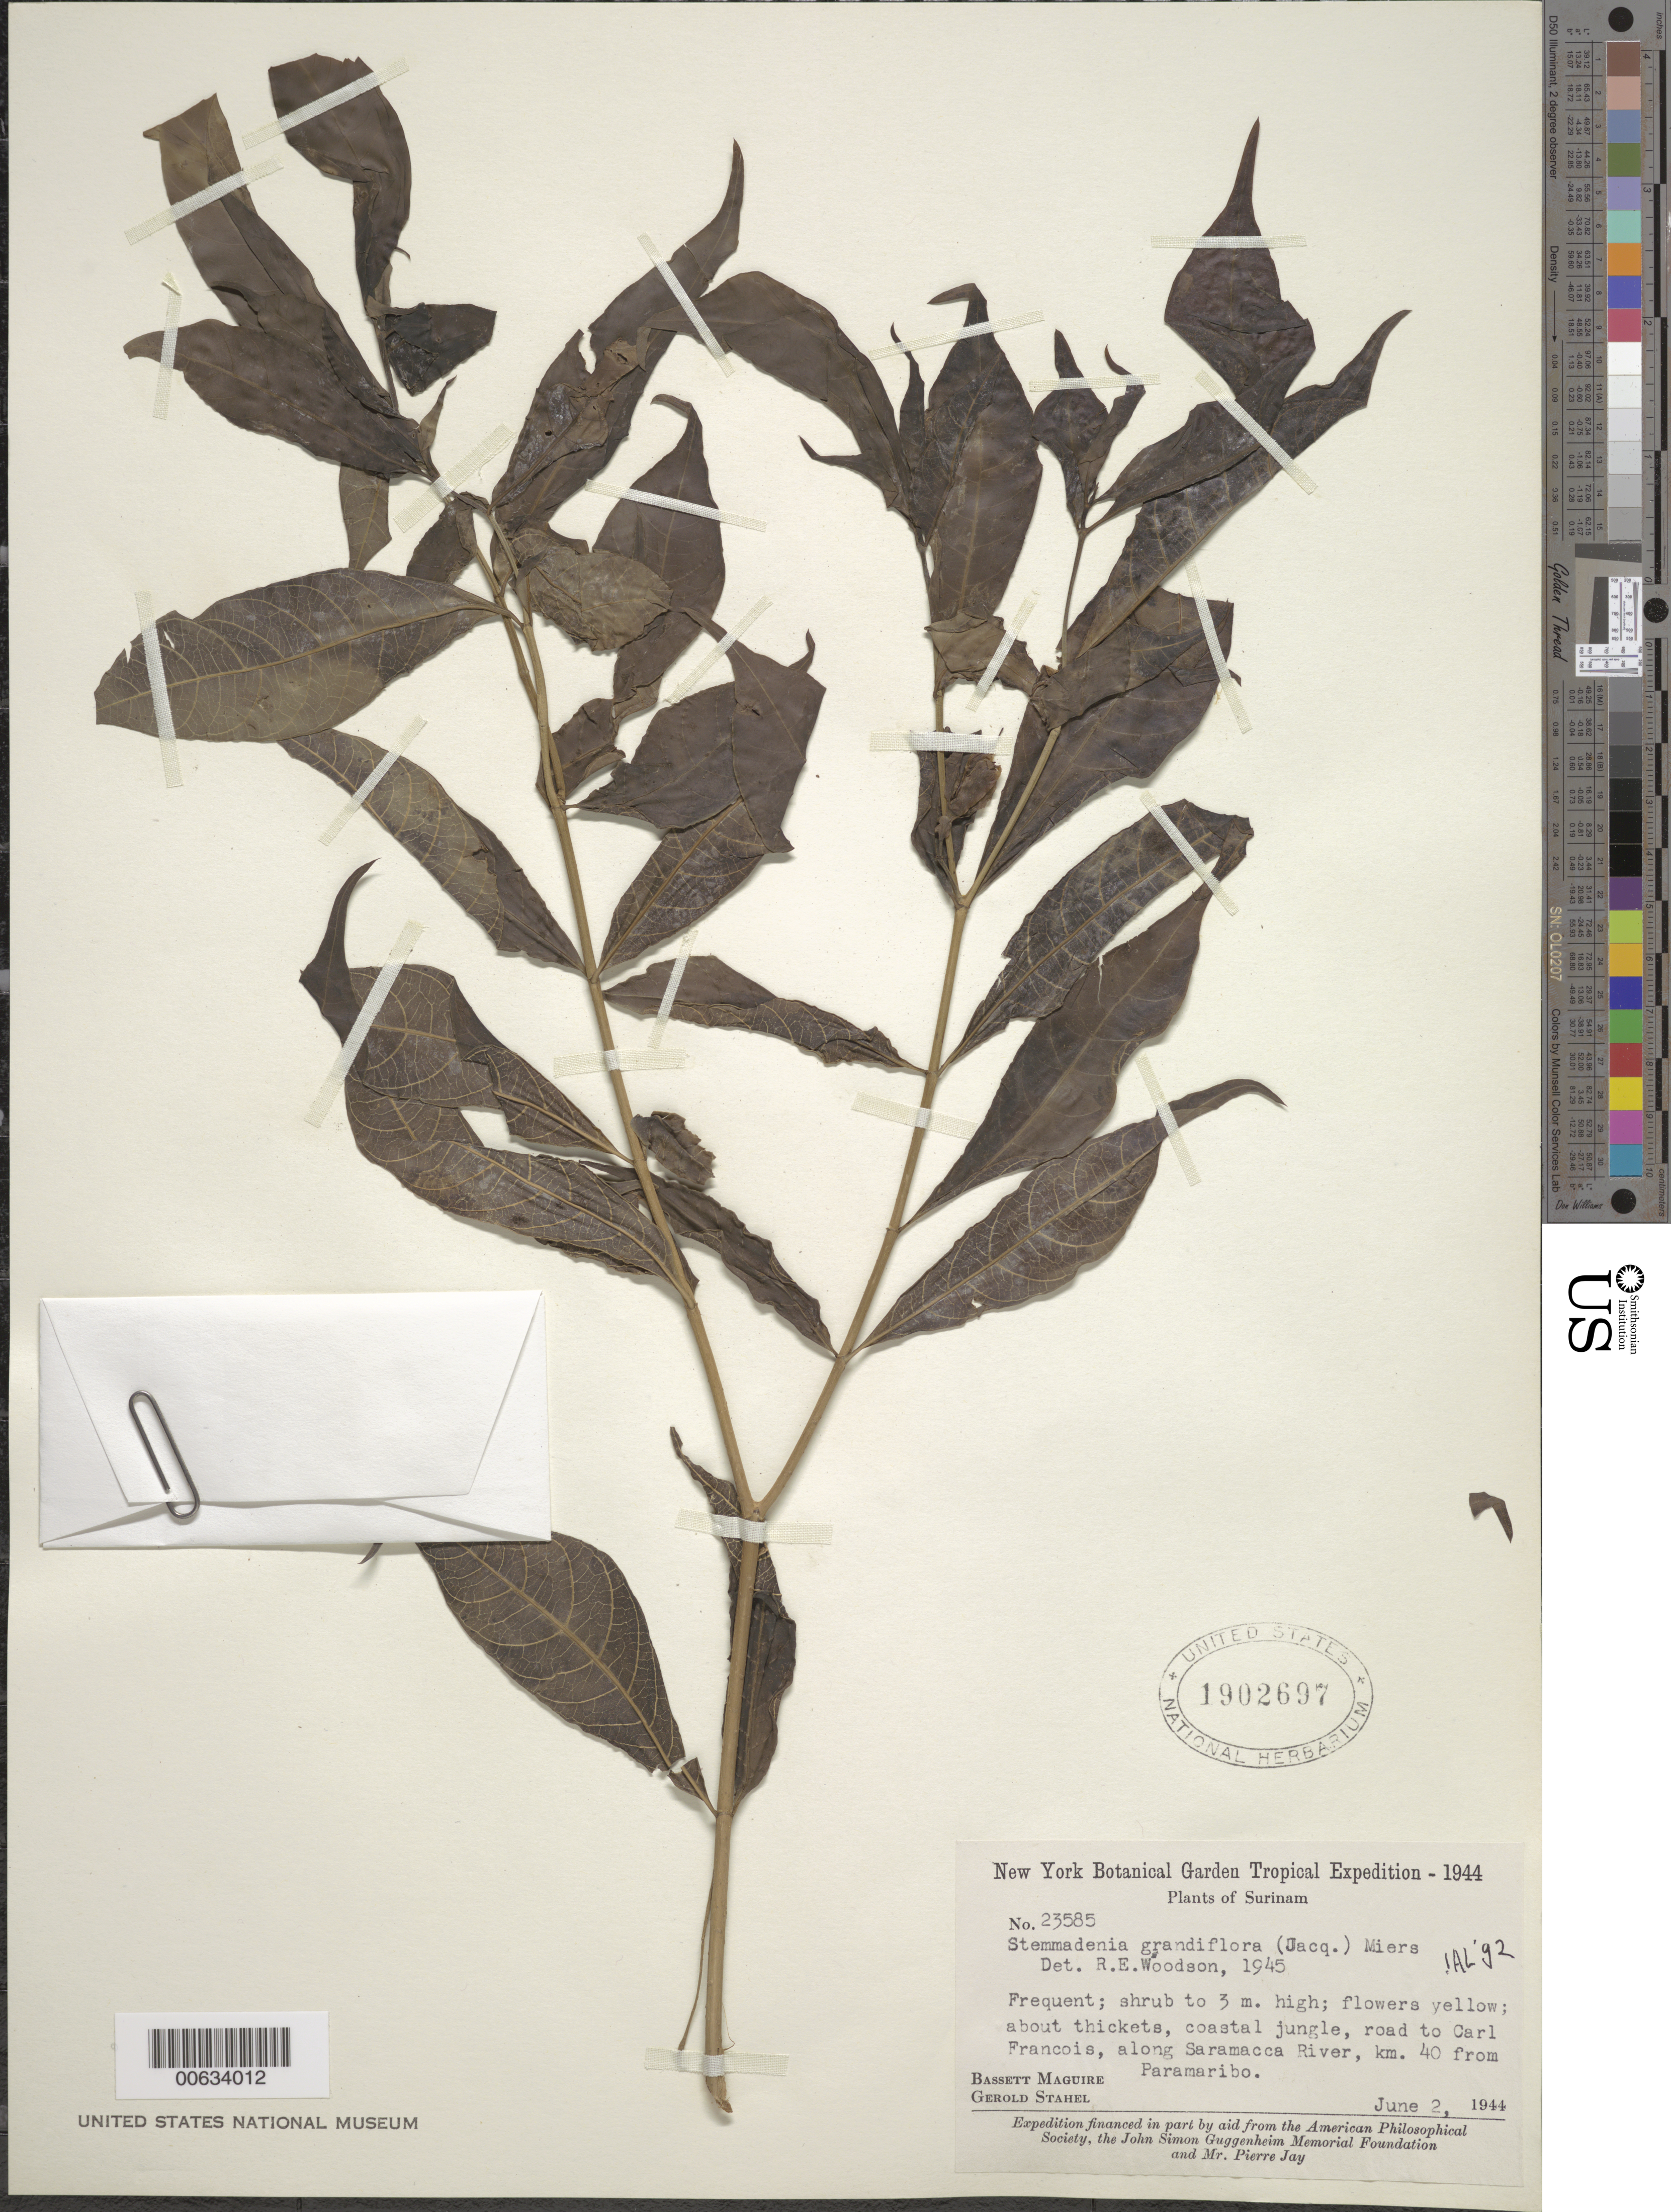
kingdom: Plantae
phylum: Tracheophyta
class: Magnoliopsida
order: Gentianales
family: Apocynaceae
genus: Stemmadenia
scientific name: Stemmadenia grandiflora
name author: (Jacq.) Miers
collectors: B. Maguire & G. Stahel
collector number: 23585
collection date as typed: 2-Jun-44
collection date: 1944-06-02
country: Suriname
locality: Paramaribo, km 40, on road to Carl Francois, along Saramacca River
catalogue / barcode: US 1902697